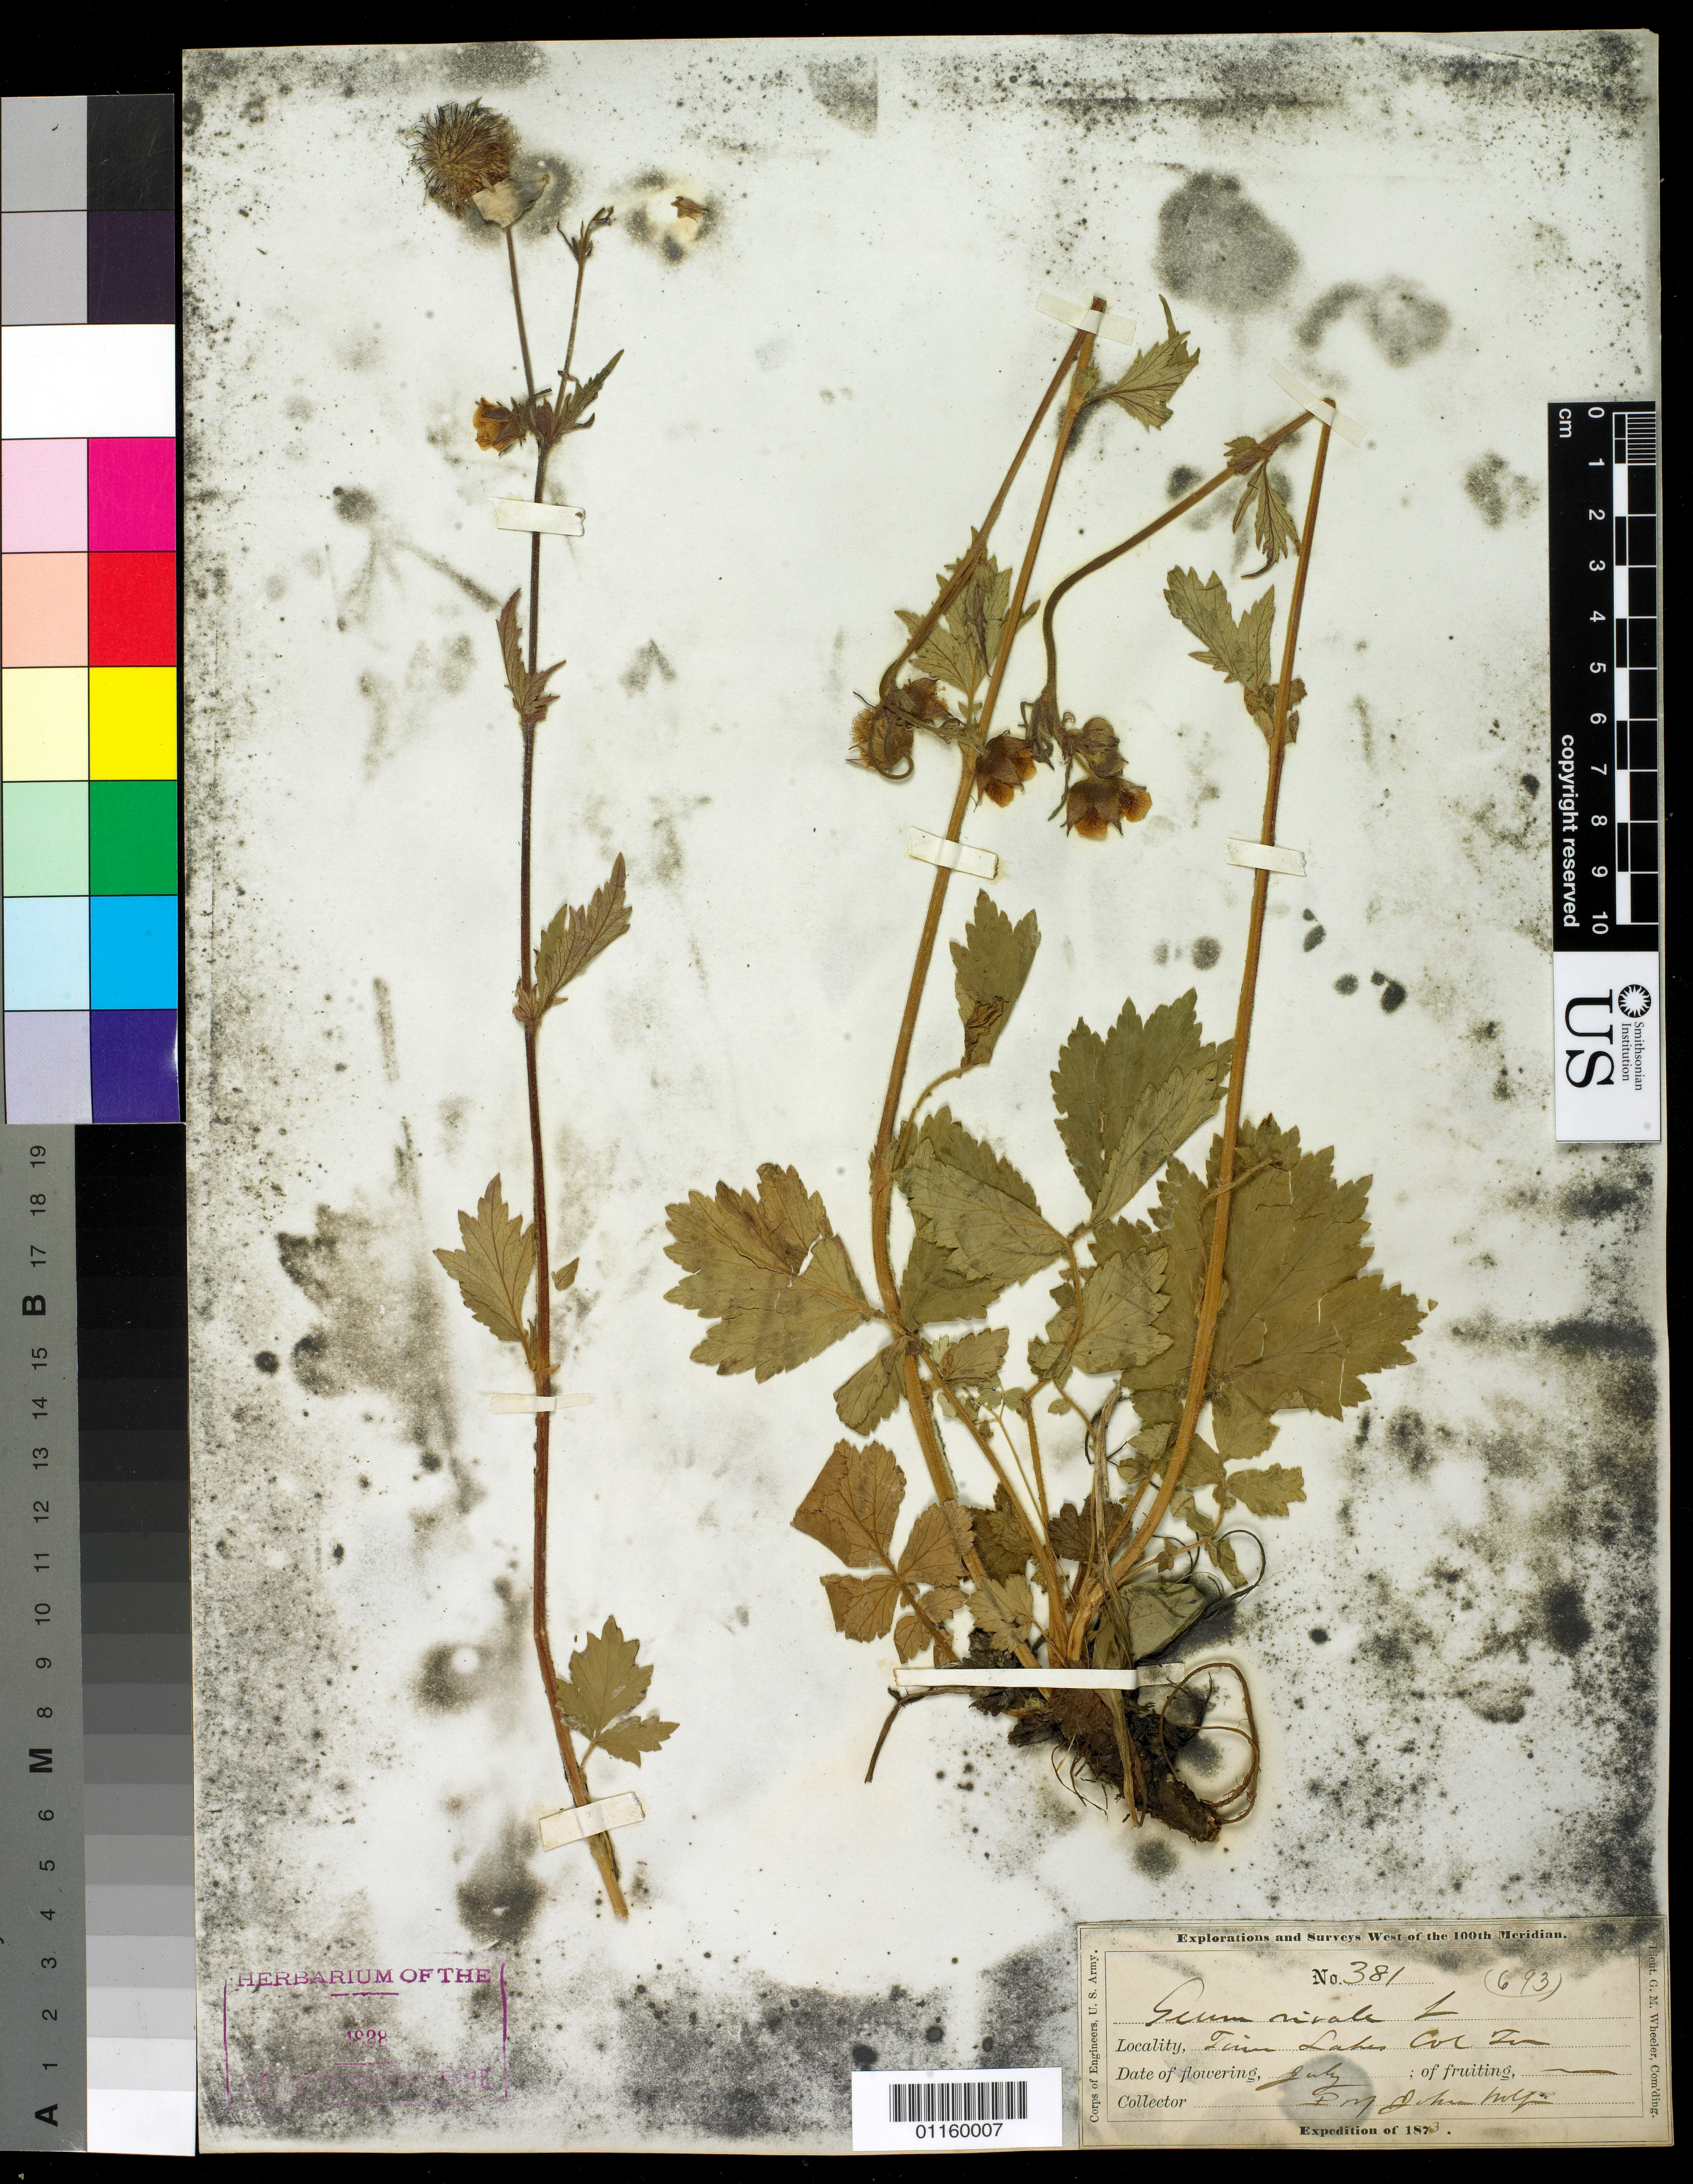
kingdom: Plantae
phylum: Tracheophyta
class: Magnoliopsida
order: Rosales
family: Rosaceae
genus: Geum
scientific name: Geum rivale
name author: L.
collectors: J. Wolf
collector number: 381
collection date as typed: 1873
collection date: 1873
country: United States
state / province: Colorado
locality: Twin Lakes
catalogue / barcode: US 1